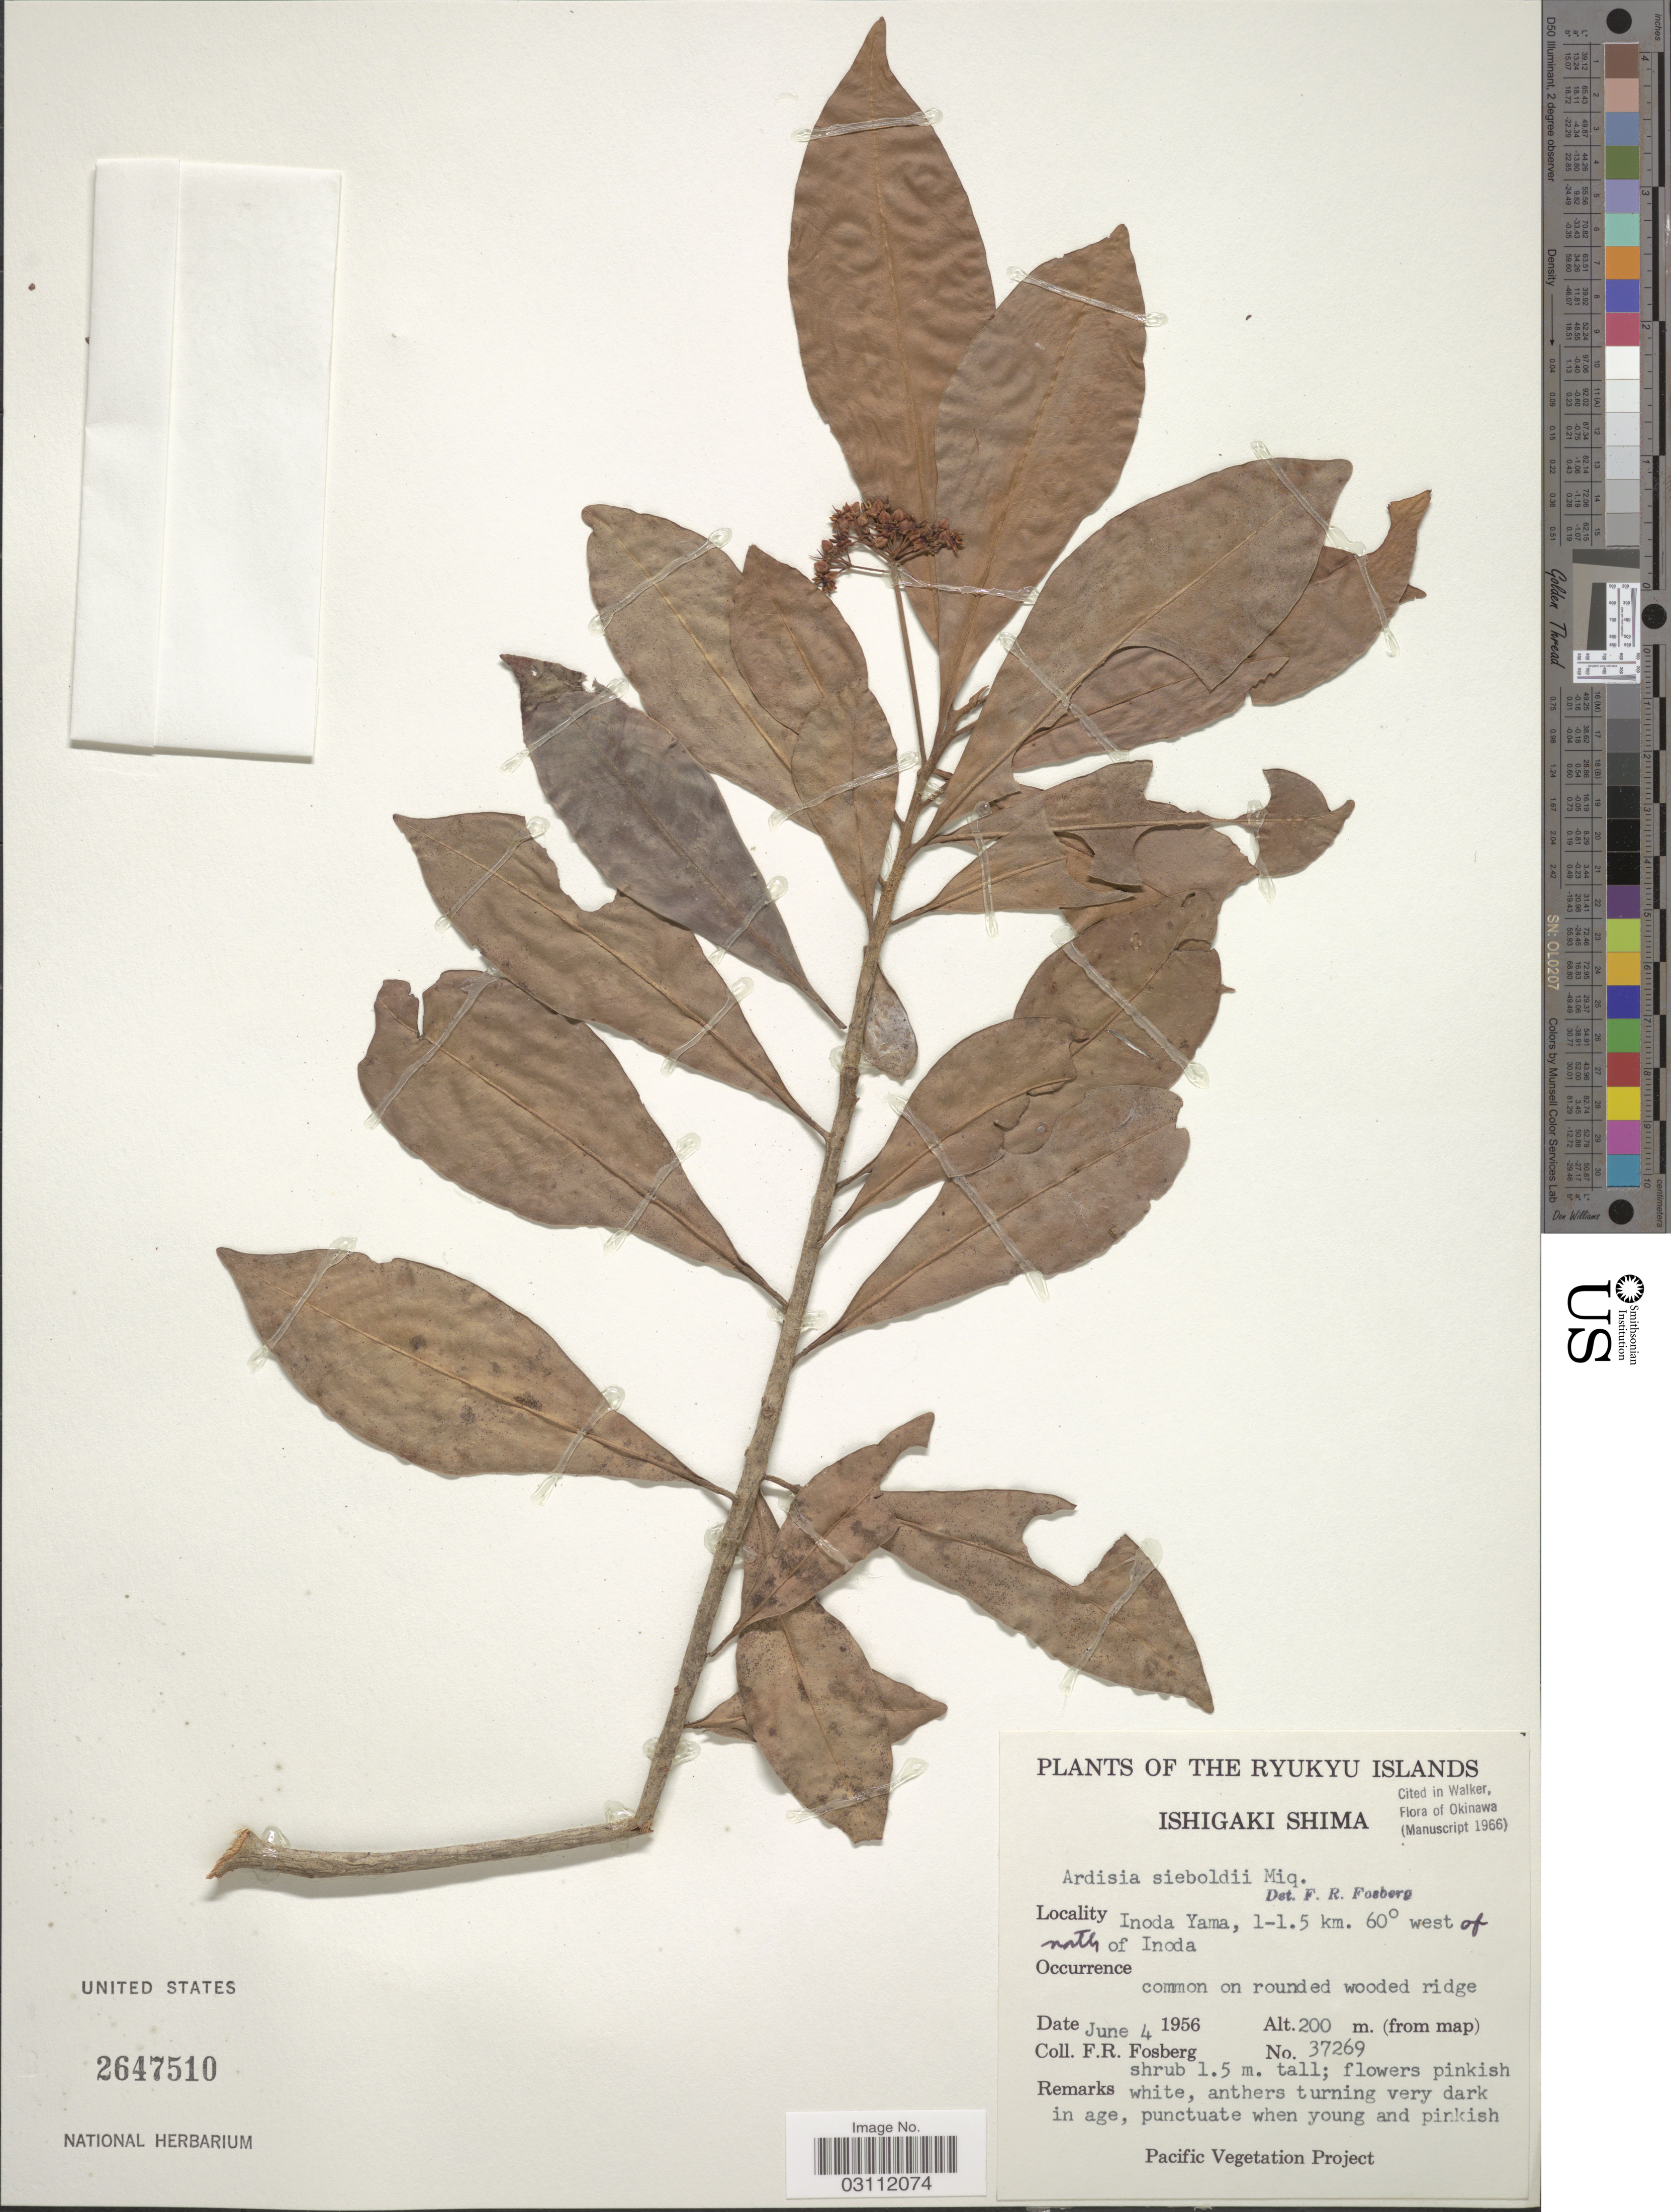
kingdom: Plantae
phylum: Tracheophyta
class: Magnoliopsida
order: Ericales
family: Primulaceae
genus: Ardisia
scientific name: Ardisia sieboldii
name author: Miq.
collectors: F. R. Fosberg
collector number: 37269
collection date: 1956-06-04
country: Japan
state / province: Okinawa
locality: The Ryukyu Islands, Ishigaki Shima, Inoda Yama, 1-1.5 km. 60° west of north of Inoda.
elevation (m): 200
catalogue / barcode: US 2647510